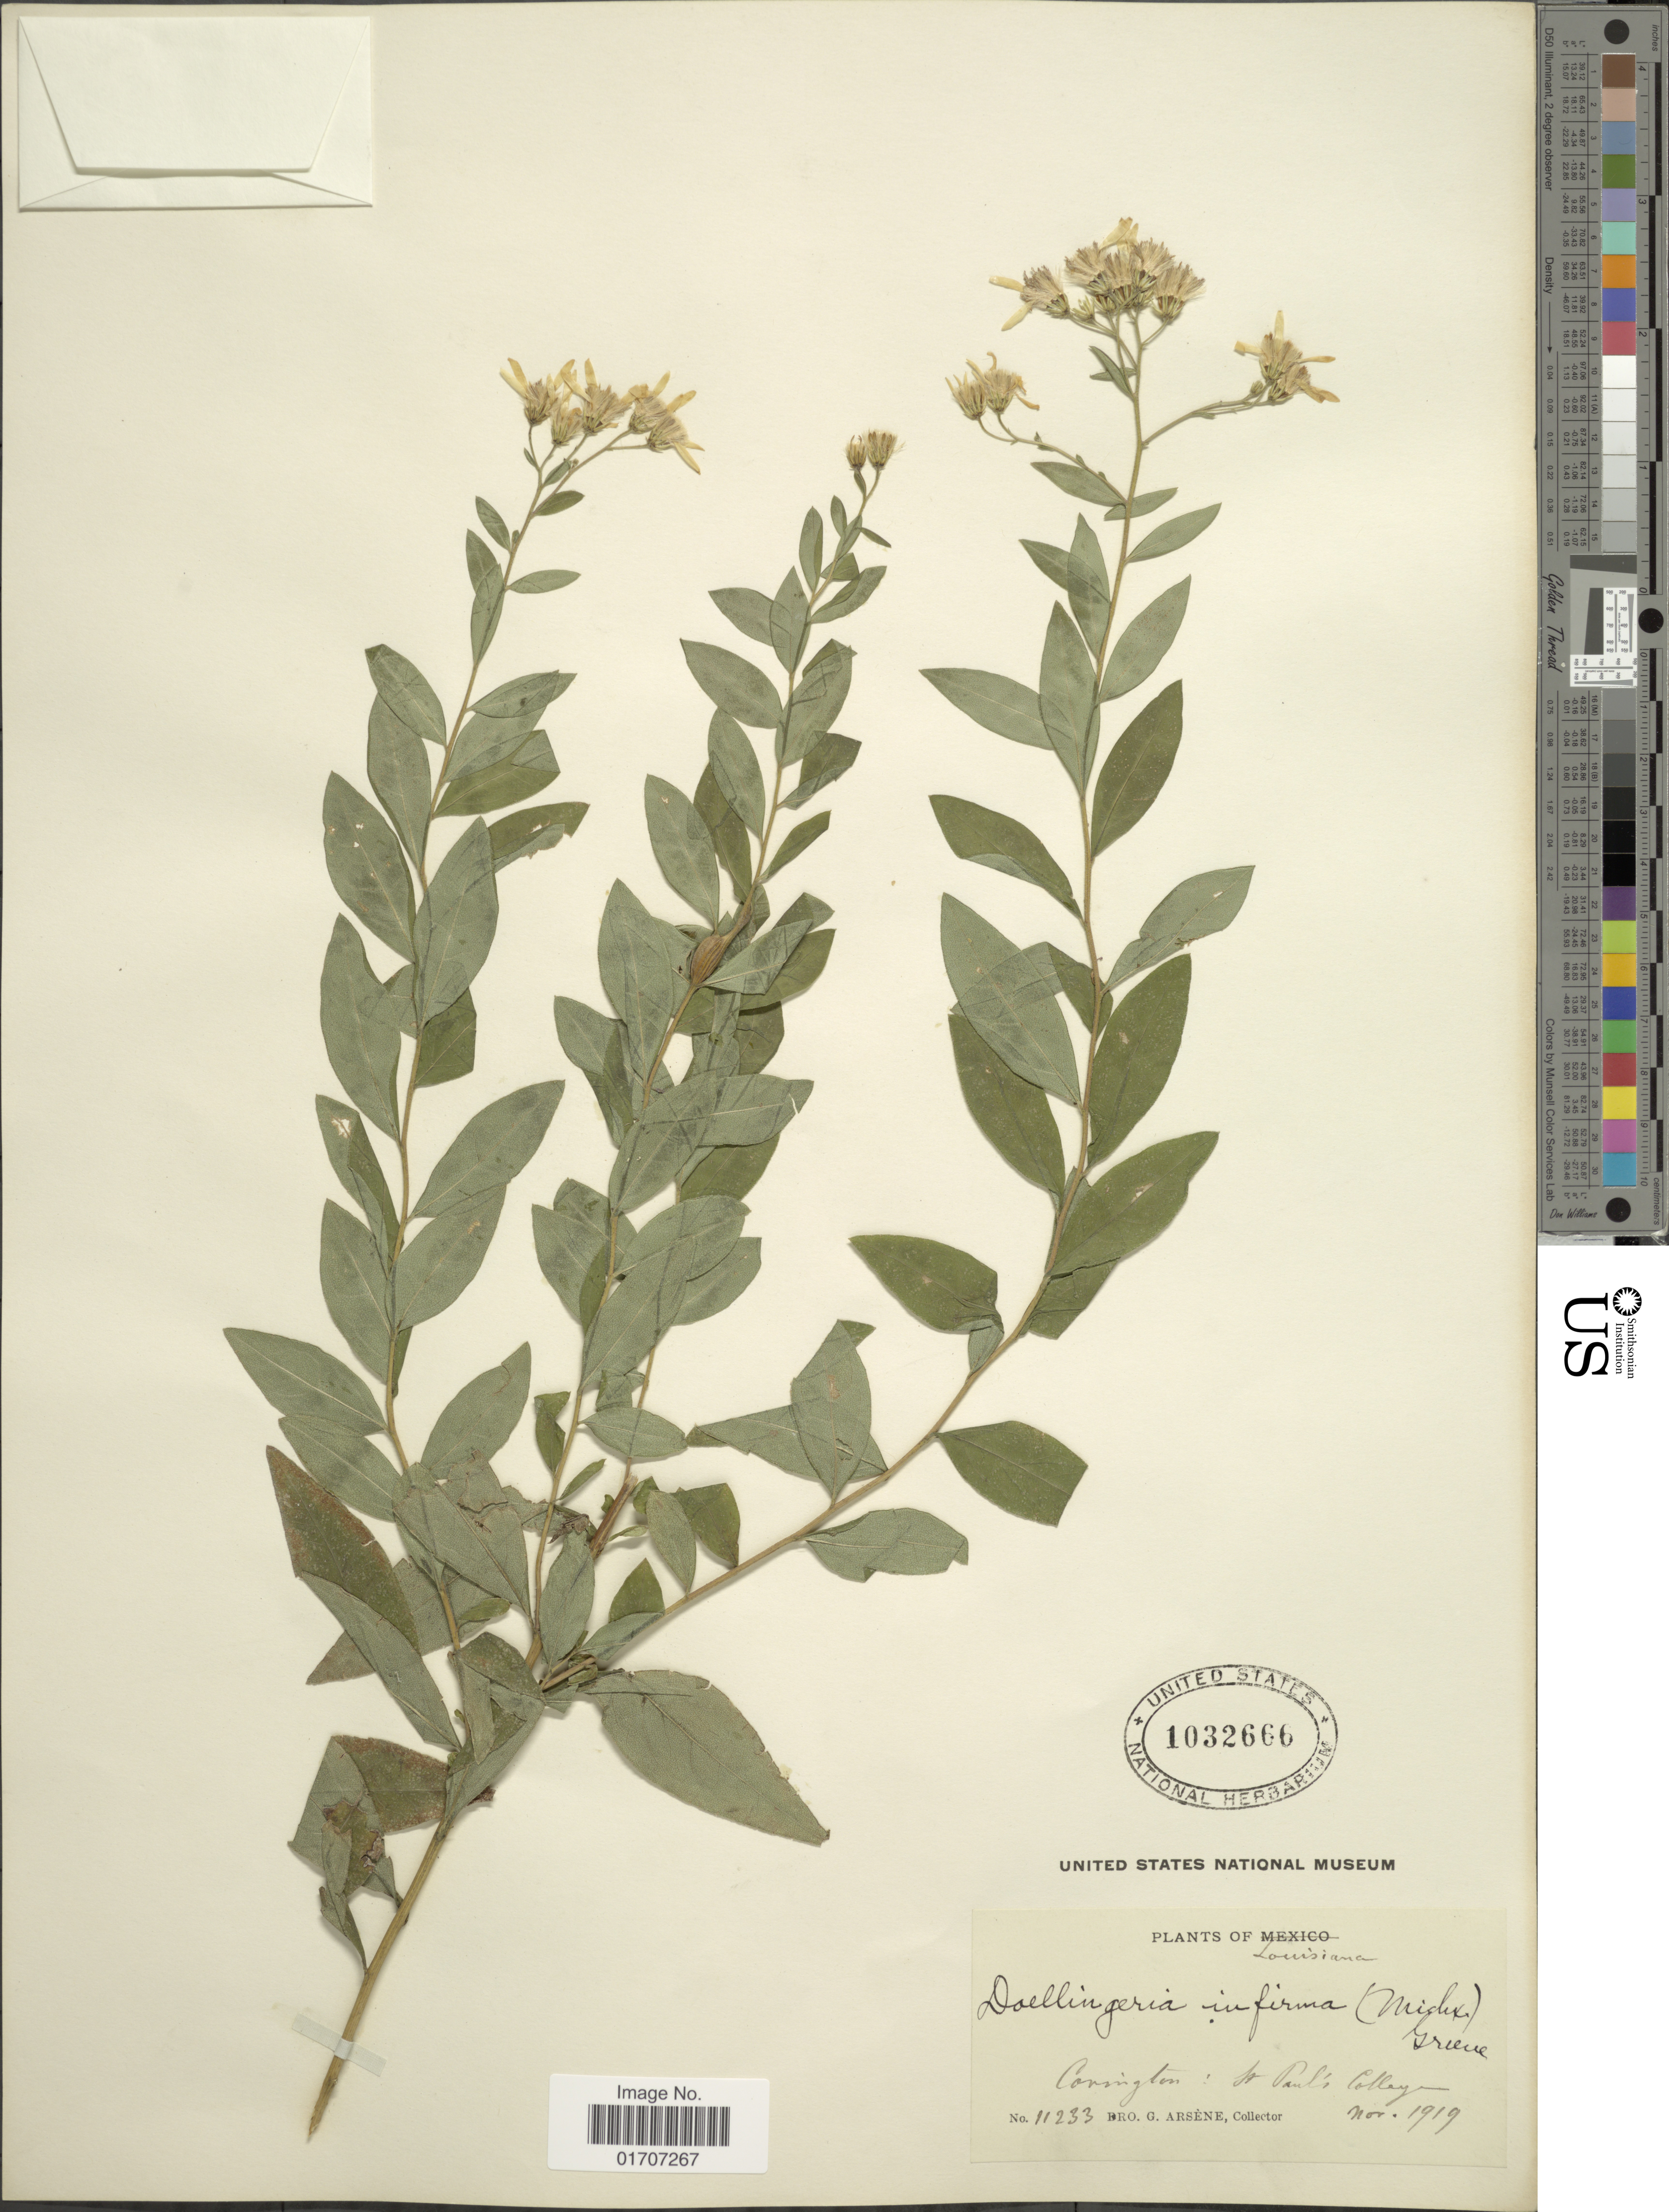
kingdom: Plantae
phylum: Tracheophyta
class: Magnoliopsida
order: Asterales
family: Asteraceae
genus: Doellingeria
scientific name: Doellingeria infirma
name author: (Michx.) Greene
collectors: Bro. G. Arsène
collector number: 11233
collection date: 1919-11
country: United States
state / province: Louisiana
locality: Covington, St. Paul's College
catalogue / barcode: US 1032666